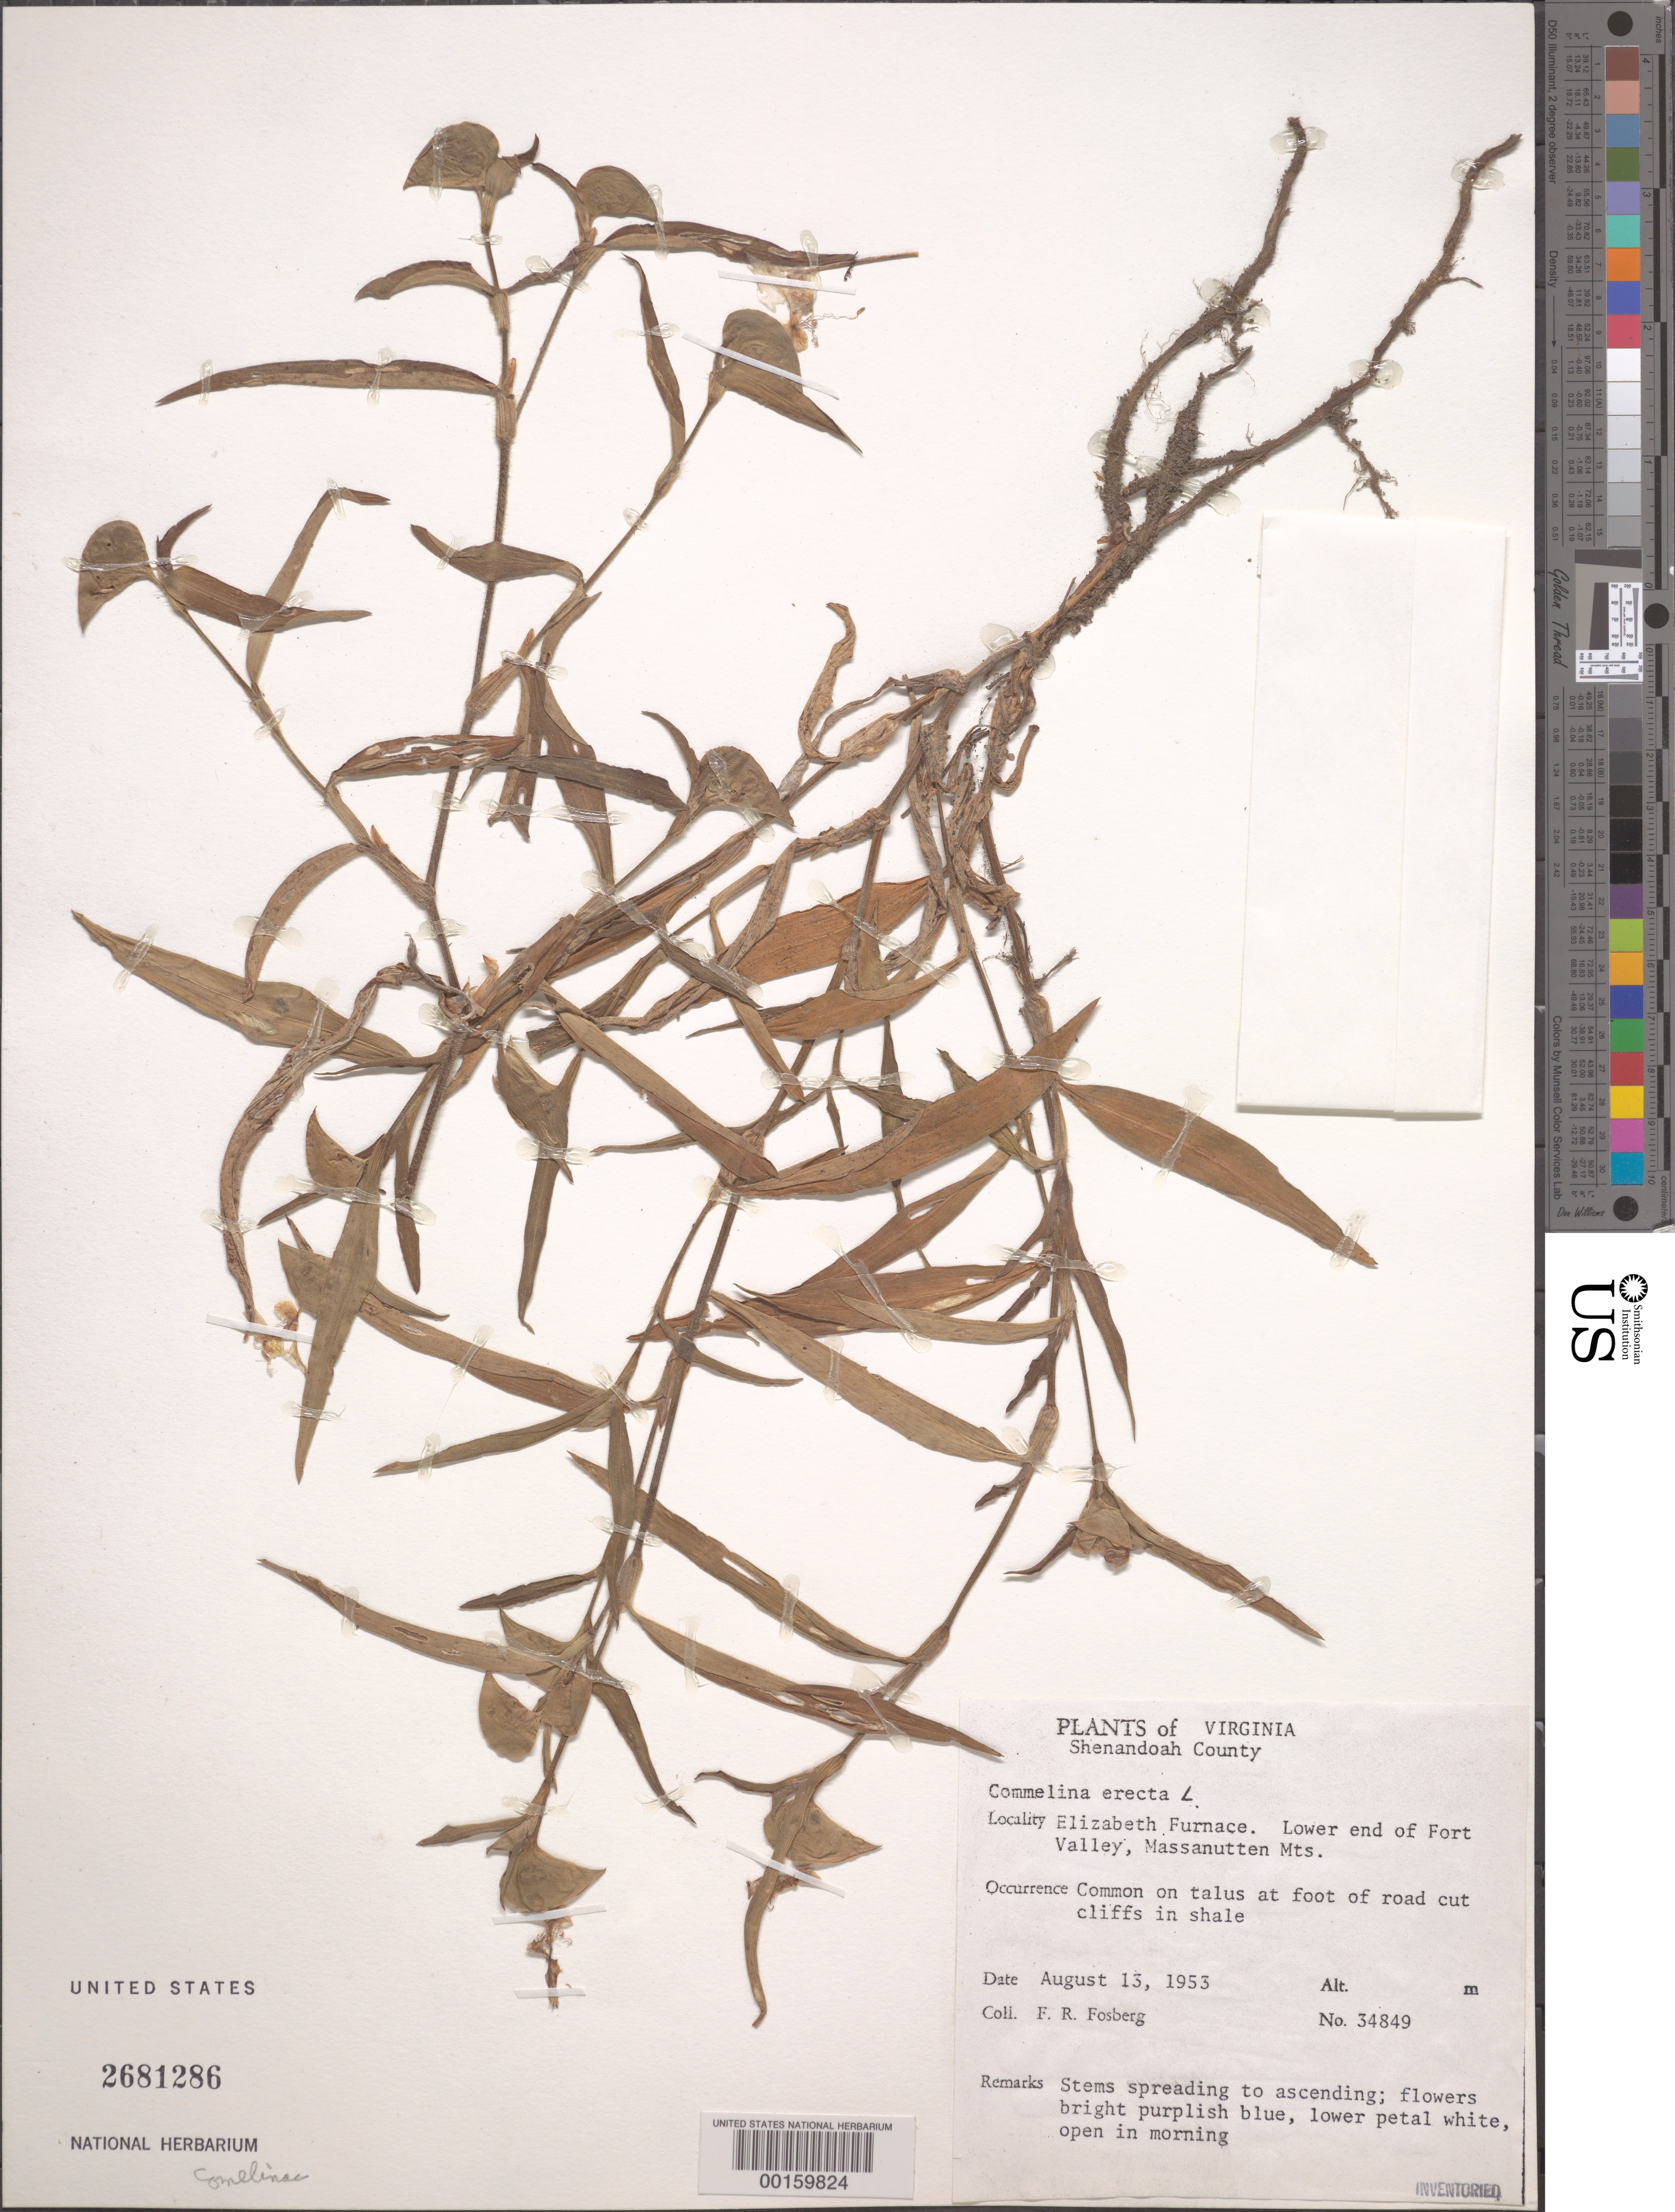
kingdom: Plantae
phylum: Tracheophyta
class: Liliopsida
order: Commelinales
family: Commelinaceae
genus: Commelina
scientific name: Commelina erecta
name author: L.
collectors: F. R. Fosberg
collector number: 34849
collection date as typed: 13 Aug 1953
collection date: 1953-08-13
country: United States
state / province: Virginia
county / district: Shenandoah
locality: Elizabetth furnace. lower end of fort valley, massanutten mts.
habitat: On talus at foot of road cut in shale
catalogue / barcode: US 2681286